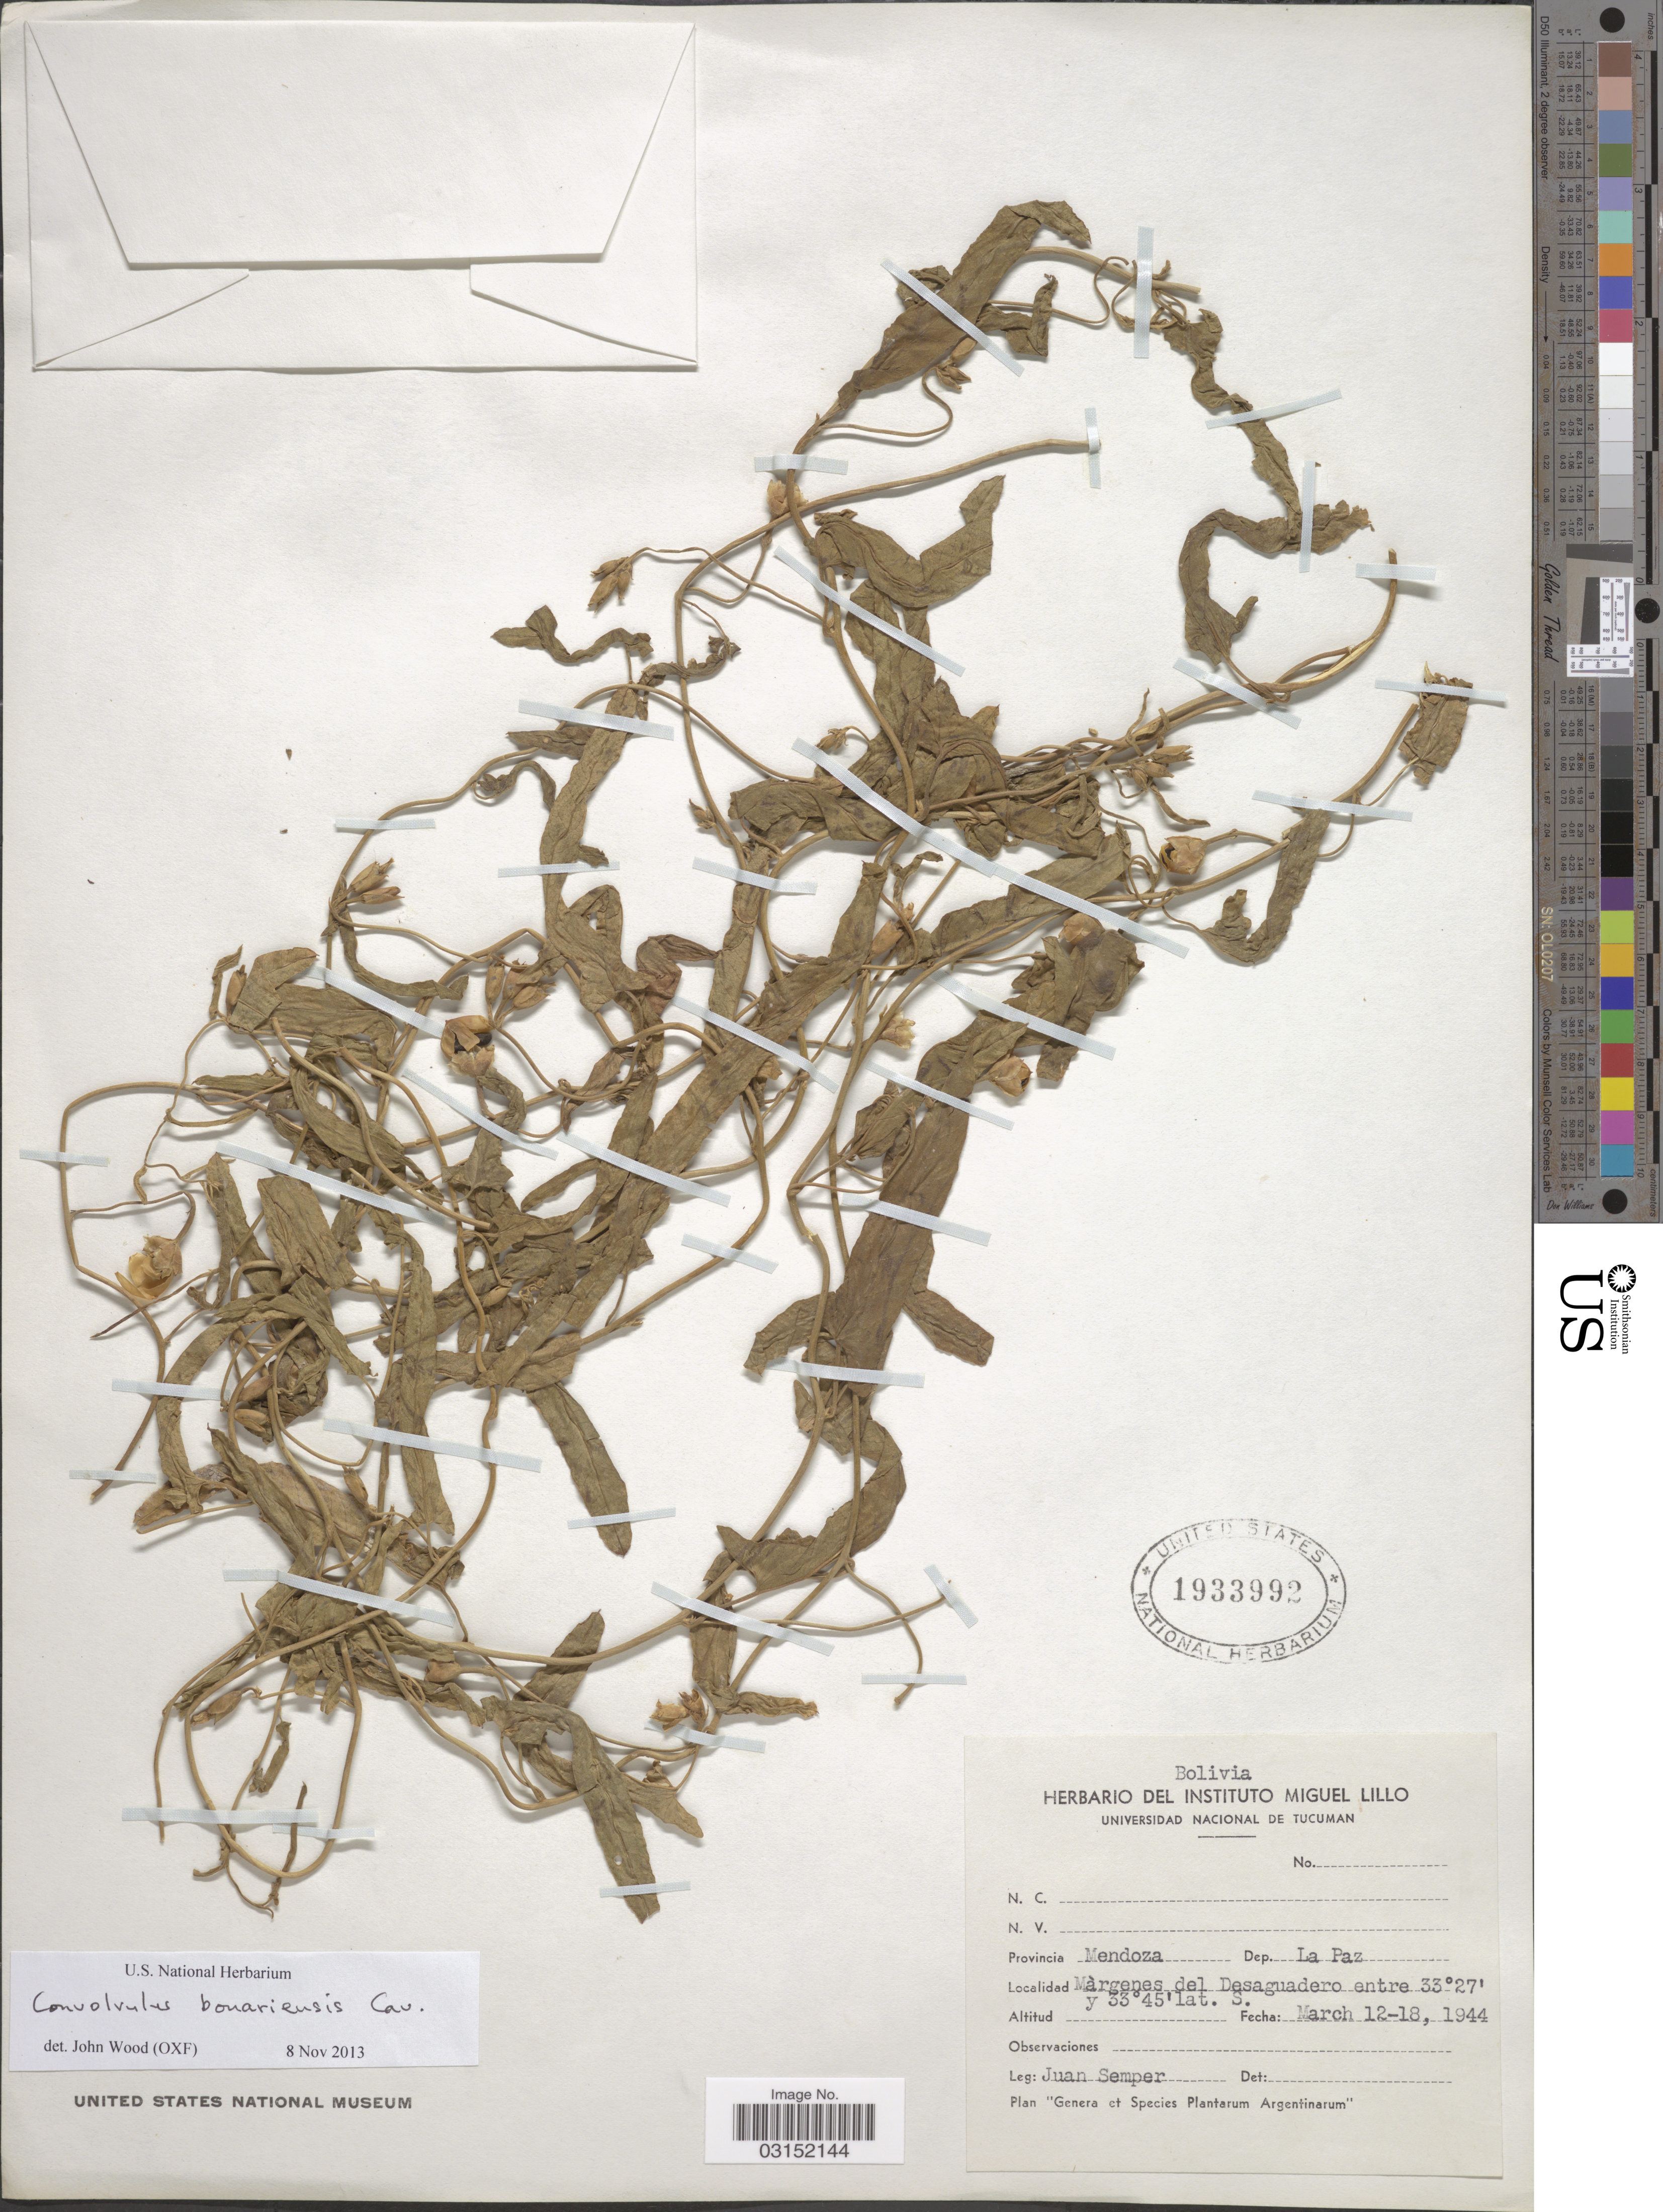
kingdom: Plantae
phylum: Tracheophyta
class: Magnoliopsida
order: Solanales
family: Convolvulaceae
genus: Ipomoea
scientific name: Ipomoea bonariensis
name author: Hook.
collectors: J. Semper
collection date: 1944-03-12/1944-03-18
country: Bolivia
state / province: La Paz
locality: Provincia Mendoza, Dep. La Paz. Màrgenes del Desaguadero entre.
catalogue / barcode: US 1933992